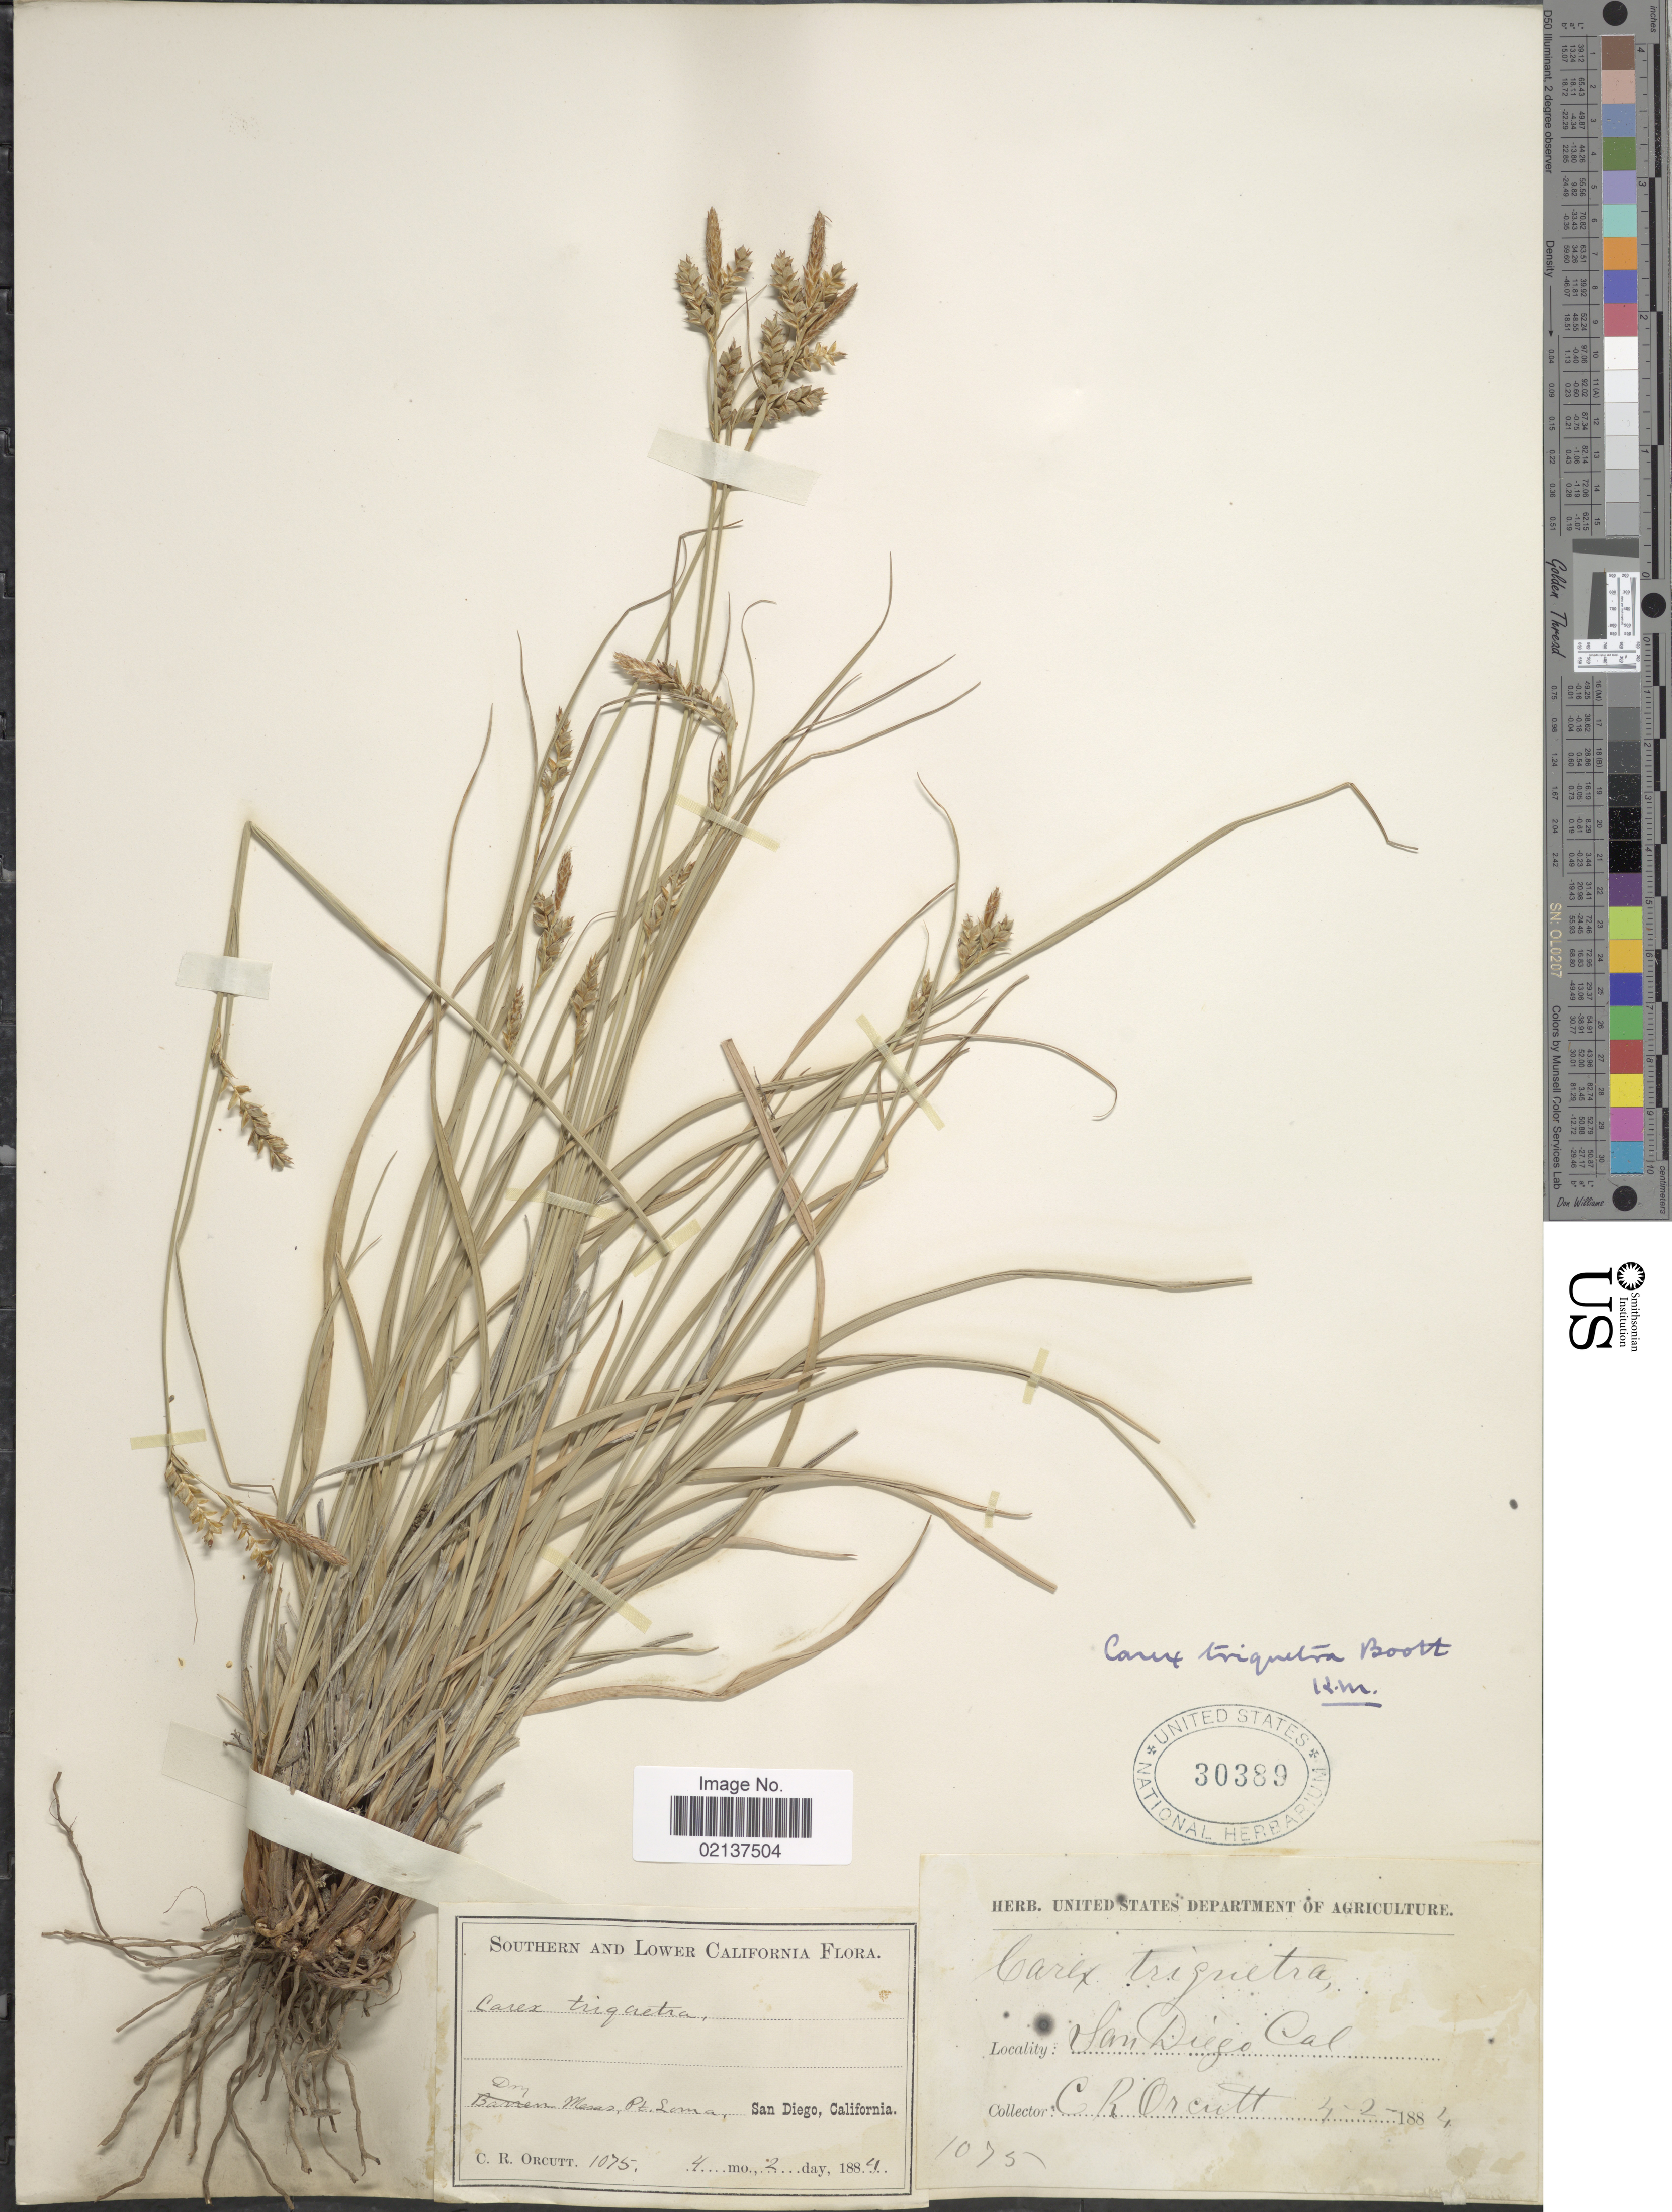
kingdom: Plantae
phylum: Tracheophyta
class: Liliopsida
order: Poales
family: Cyperaceae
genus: Carex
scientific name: Carex triquetra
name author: Boott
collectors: C. R. Orcutt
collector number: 1075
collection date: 1884-04-02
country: United States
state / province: California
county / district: San Diego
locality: San Diego, Cal., Pt. Loma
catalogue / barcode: US 30389